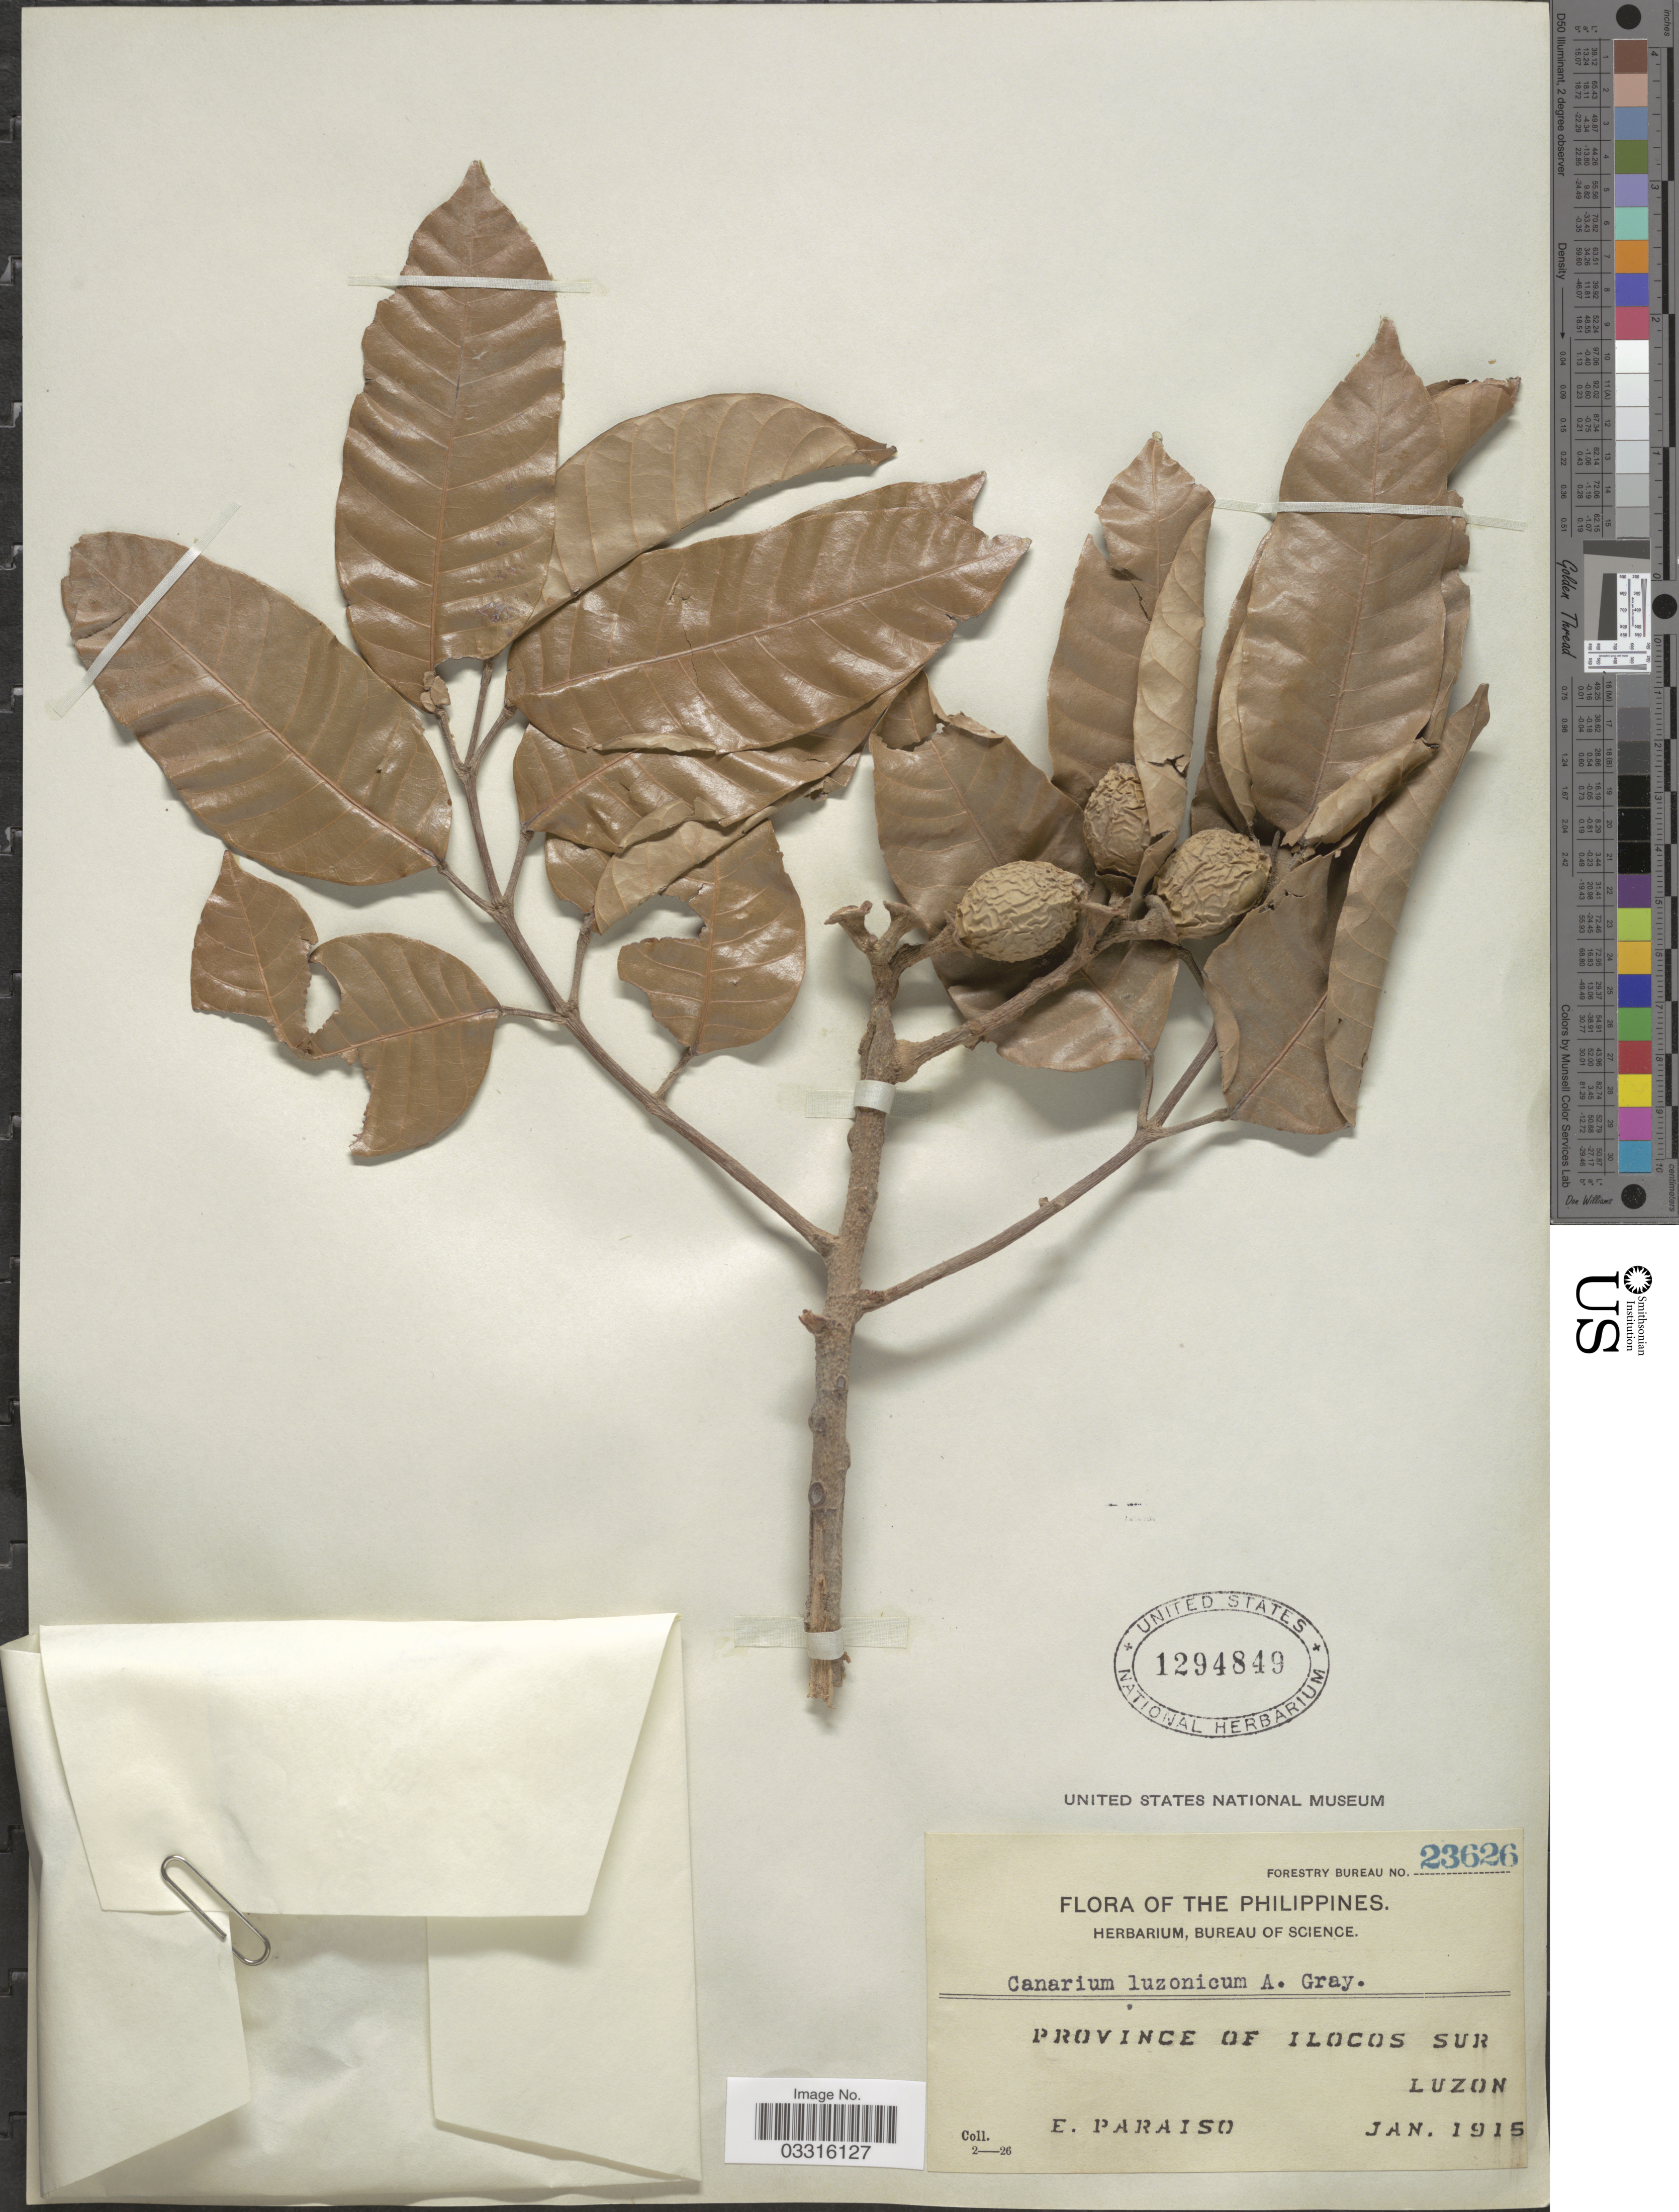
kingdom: Plantae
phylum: Tracheophyta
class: Magnoliopsida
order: Sapindales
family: Burseraceae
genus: Canarium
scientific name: Canarium luzonicum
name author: (Blume) A. Gray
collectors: E. Paraiso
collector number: Forestry Bureau 23626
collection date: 1915-01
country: Philippines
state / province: Ilocos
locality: Province of Ilocos Sur, Luzon.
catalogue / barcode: US 1294849